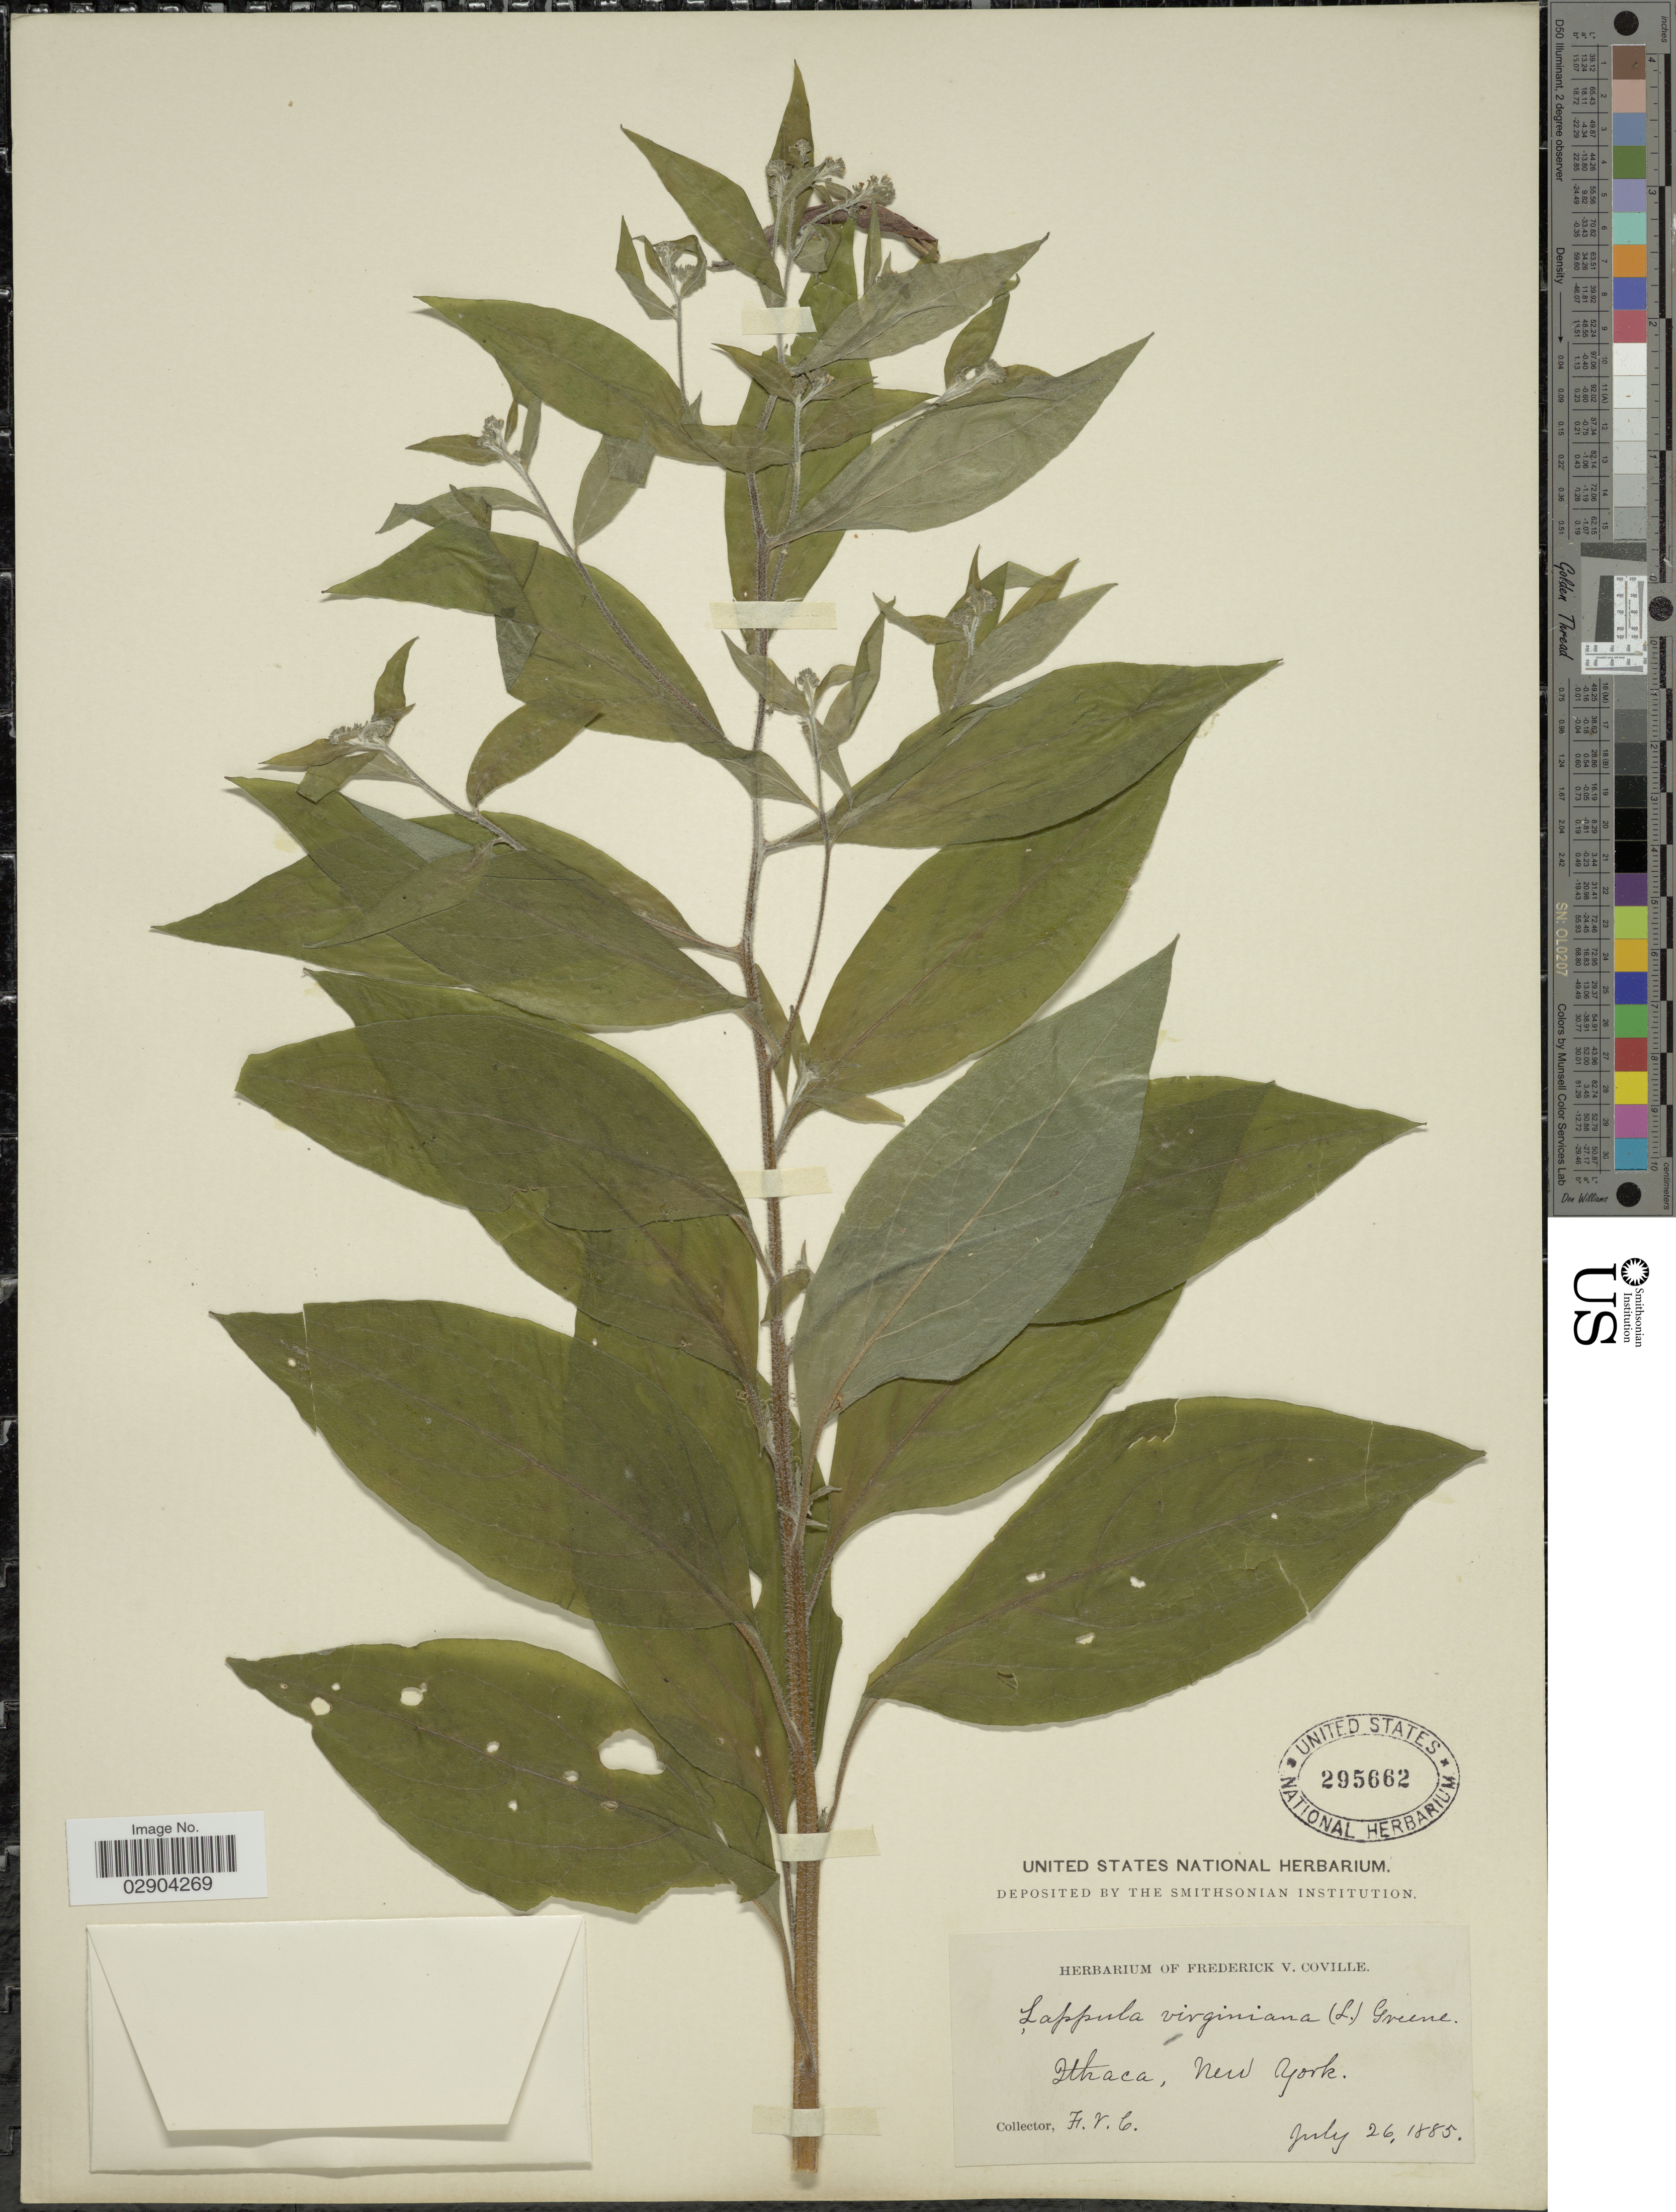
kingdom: Plantae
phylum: Tracheophyta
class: Magnoliopsida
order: Boraginales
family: Boraginaceae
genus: Hackelia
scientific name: Hackelia virginiana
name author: (L.) I.M. Johnst.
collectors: F. V. Coville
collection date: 1885-07-26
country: United States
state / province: New York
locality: Ithaca.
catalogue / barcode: US 295662